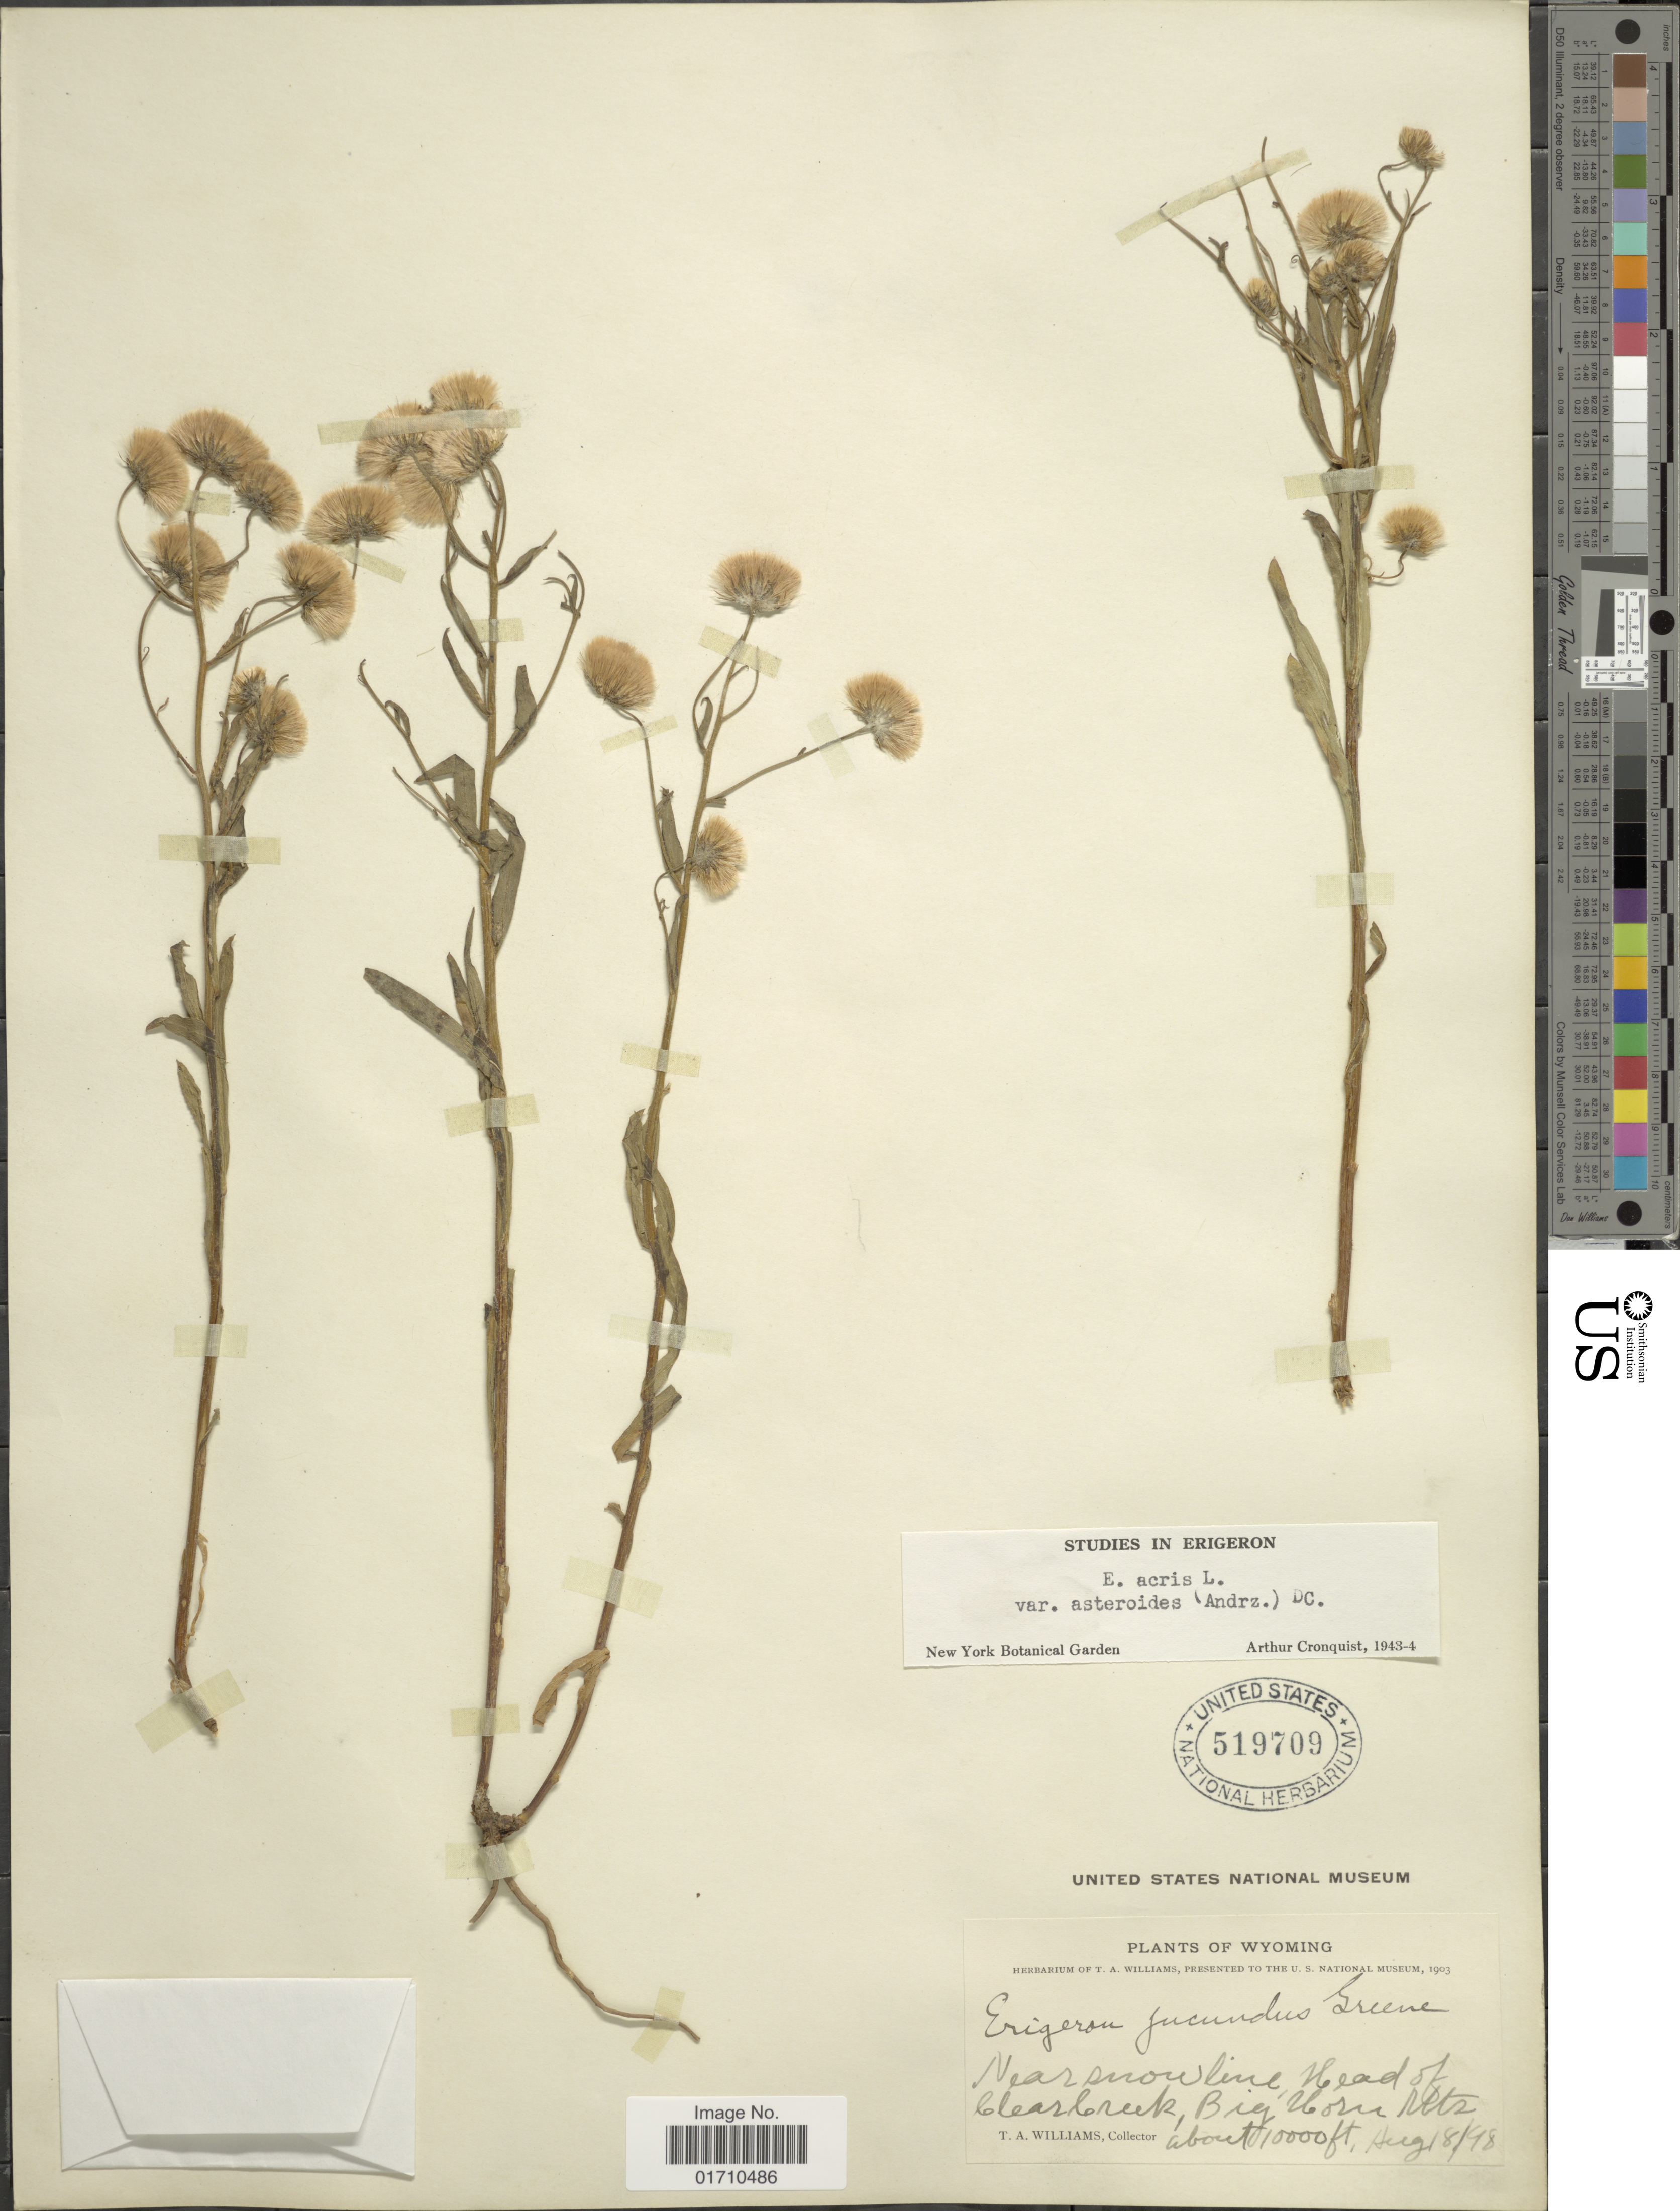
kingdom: Plantae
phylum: Tracheophyta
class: Magnoliopsida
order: Asterales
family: Asteraceae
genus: Erigeron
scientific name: Erigeron acris var. asteroides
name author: (Andrz.) DC.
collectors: T. A. Williams (herbarium)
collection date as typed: Transcribed d/m/y: 18/8/98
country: United States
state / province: Wyoming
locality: Near snow line, Head of Clear Creek, Big Horu Mts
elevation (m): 3048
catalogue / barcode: US 519709